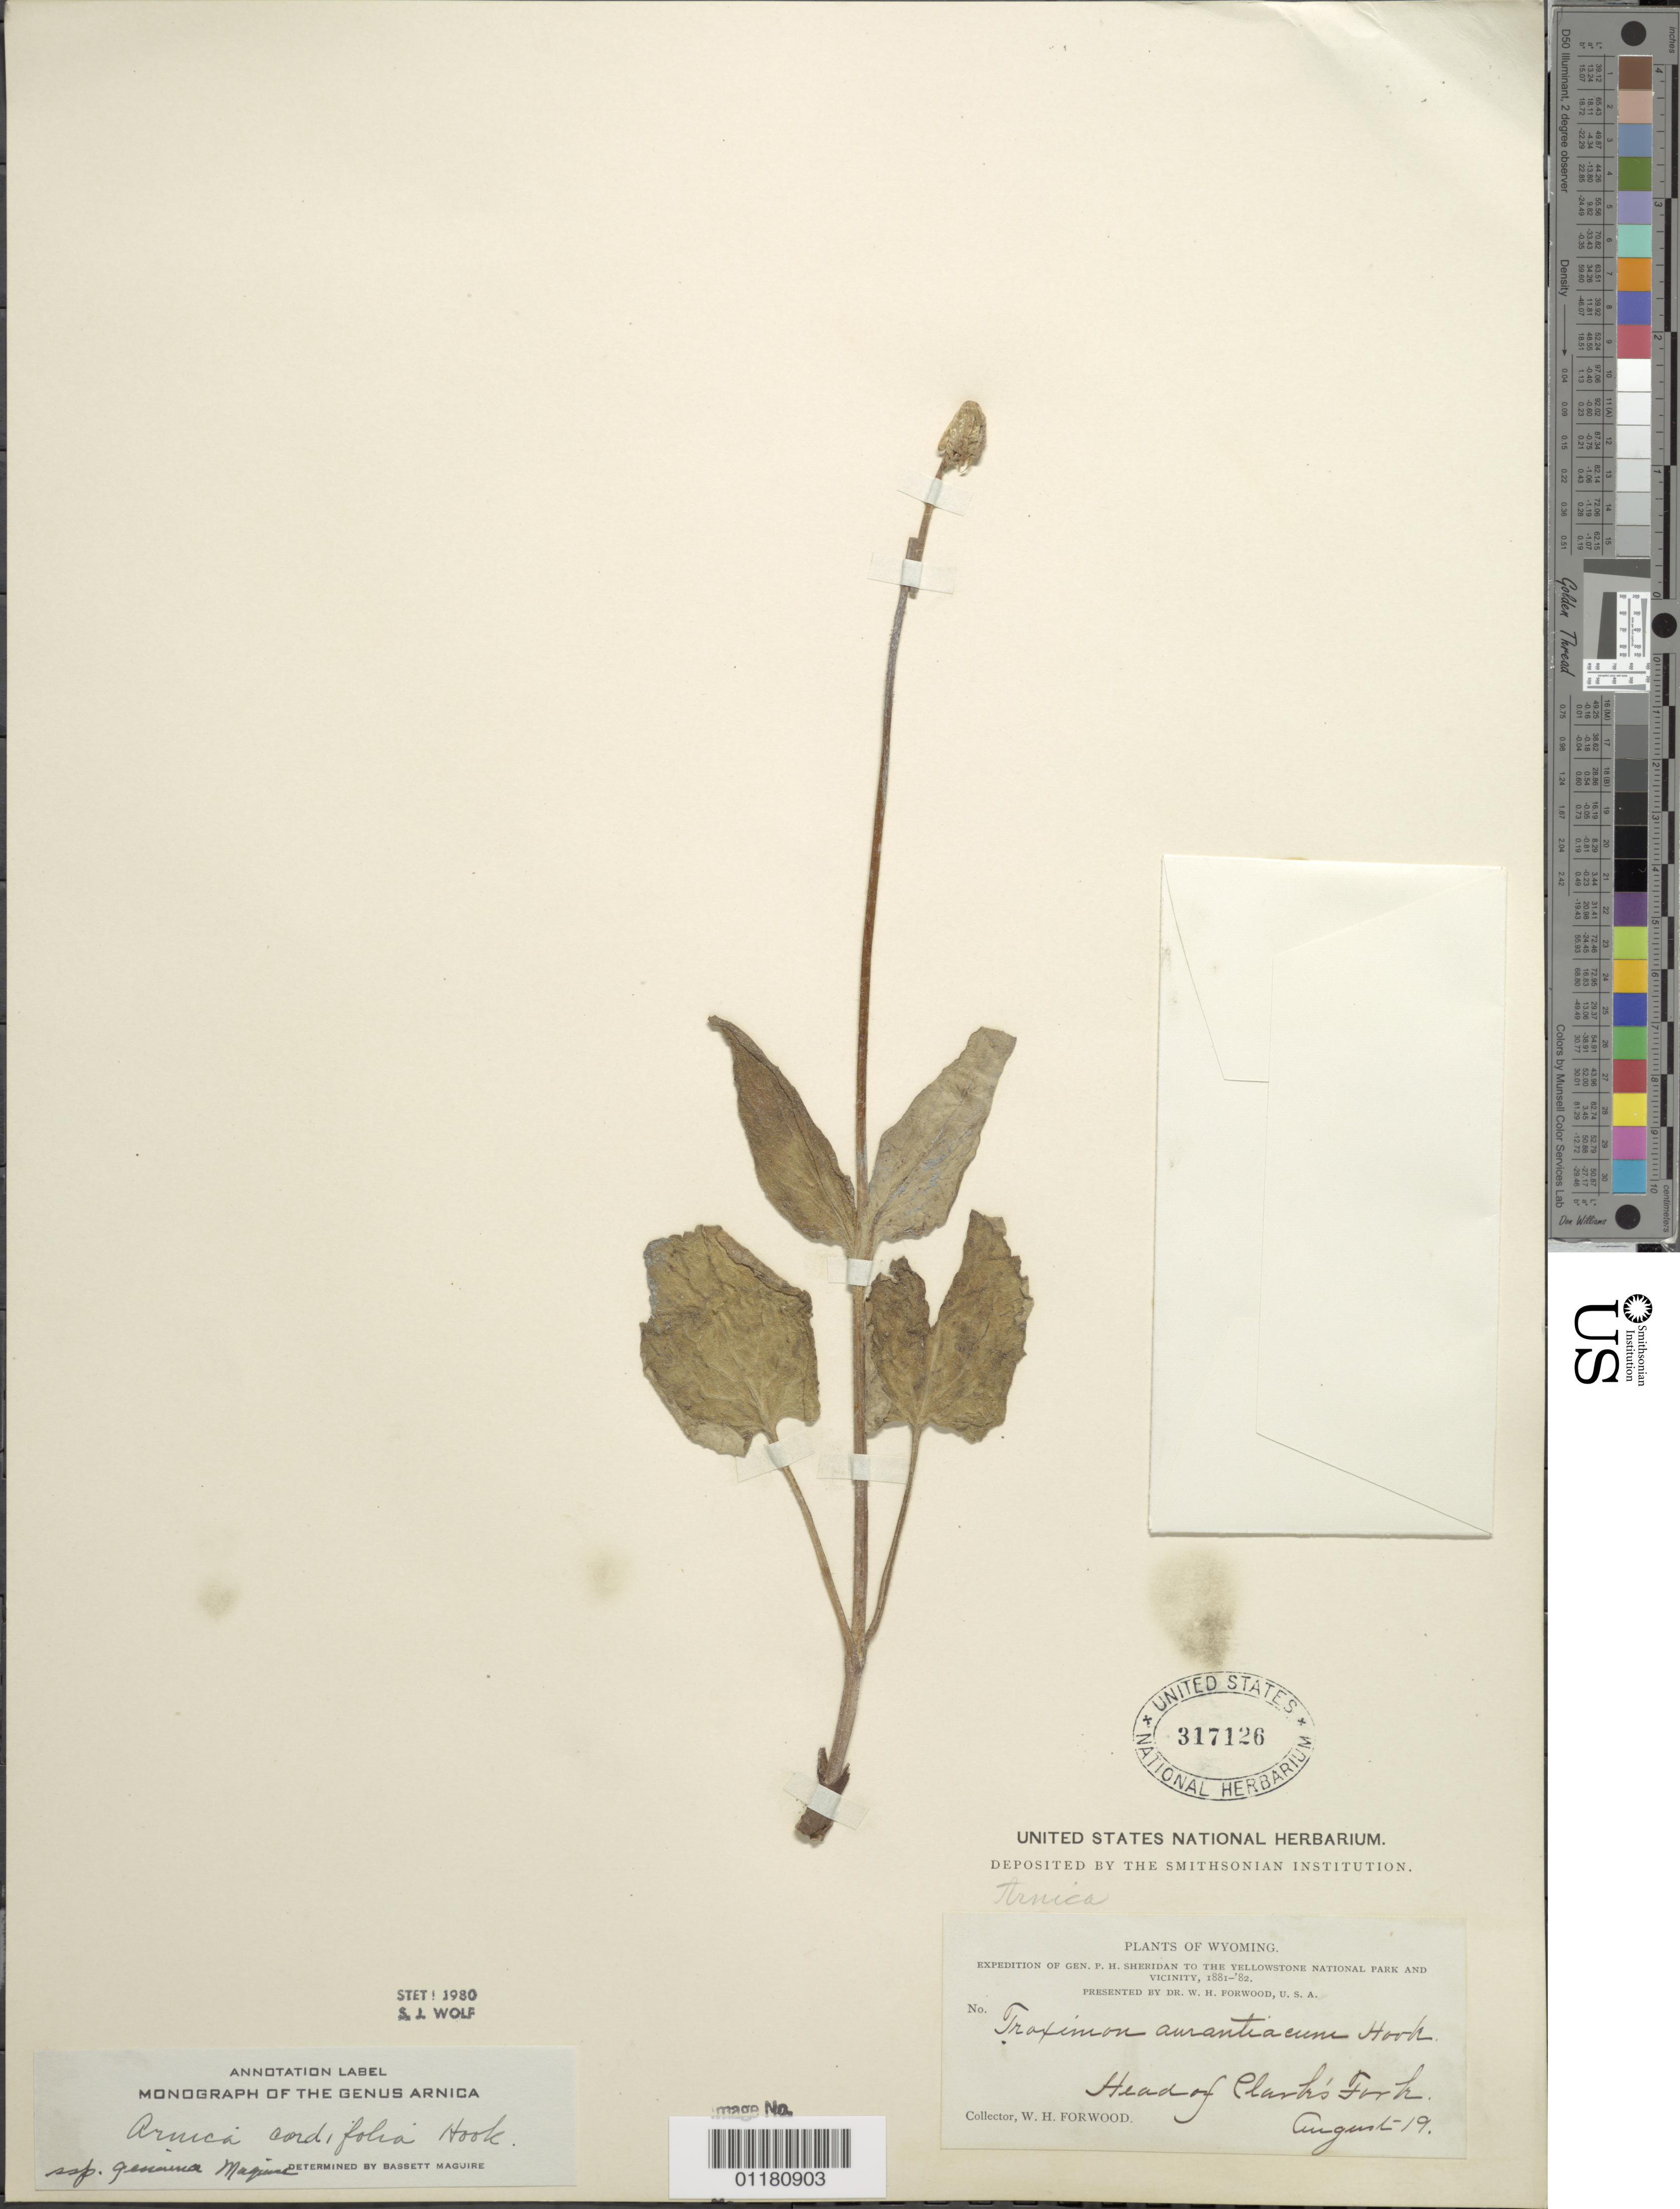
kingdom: Plantae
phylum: Tracheophyta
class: Magnoliopsida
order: Asterales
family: Asteraceae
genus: Arnica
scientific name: Arnica cordifolia subsp. genuina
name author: Maguire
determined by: Maguire, Bassett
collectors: W. Forwood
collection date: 1881-08-19 or 1882-08-19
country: United States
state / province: Wyoming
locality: Head of Clark's Fork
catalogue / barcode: US 317126